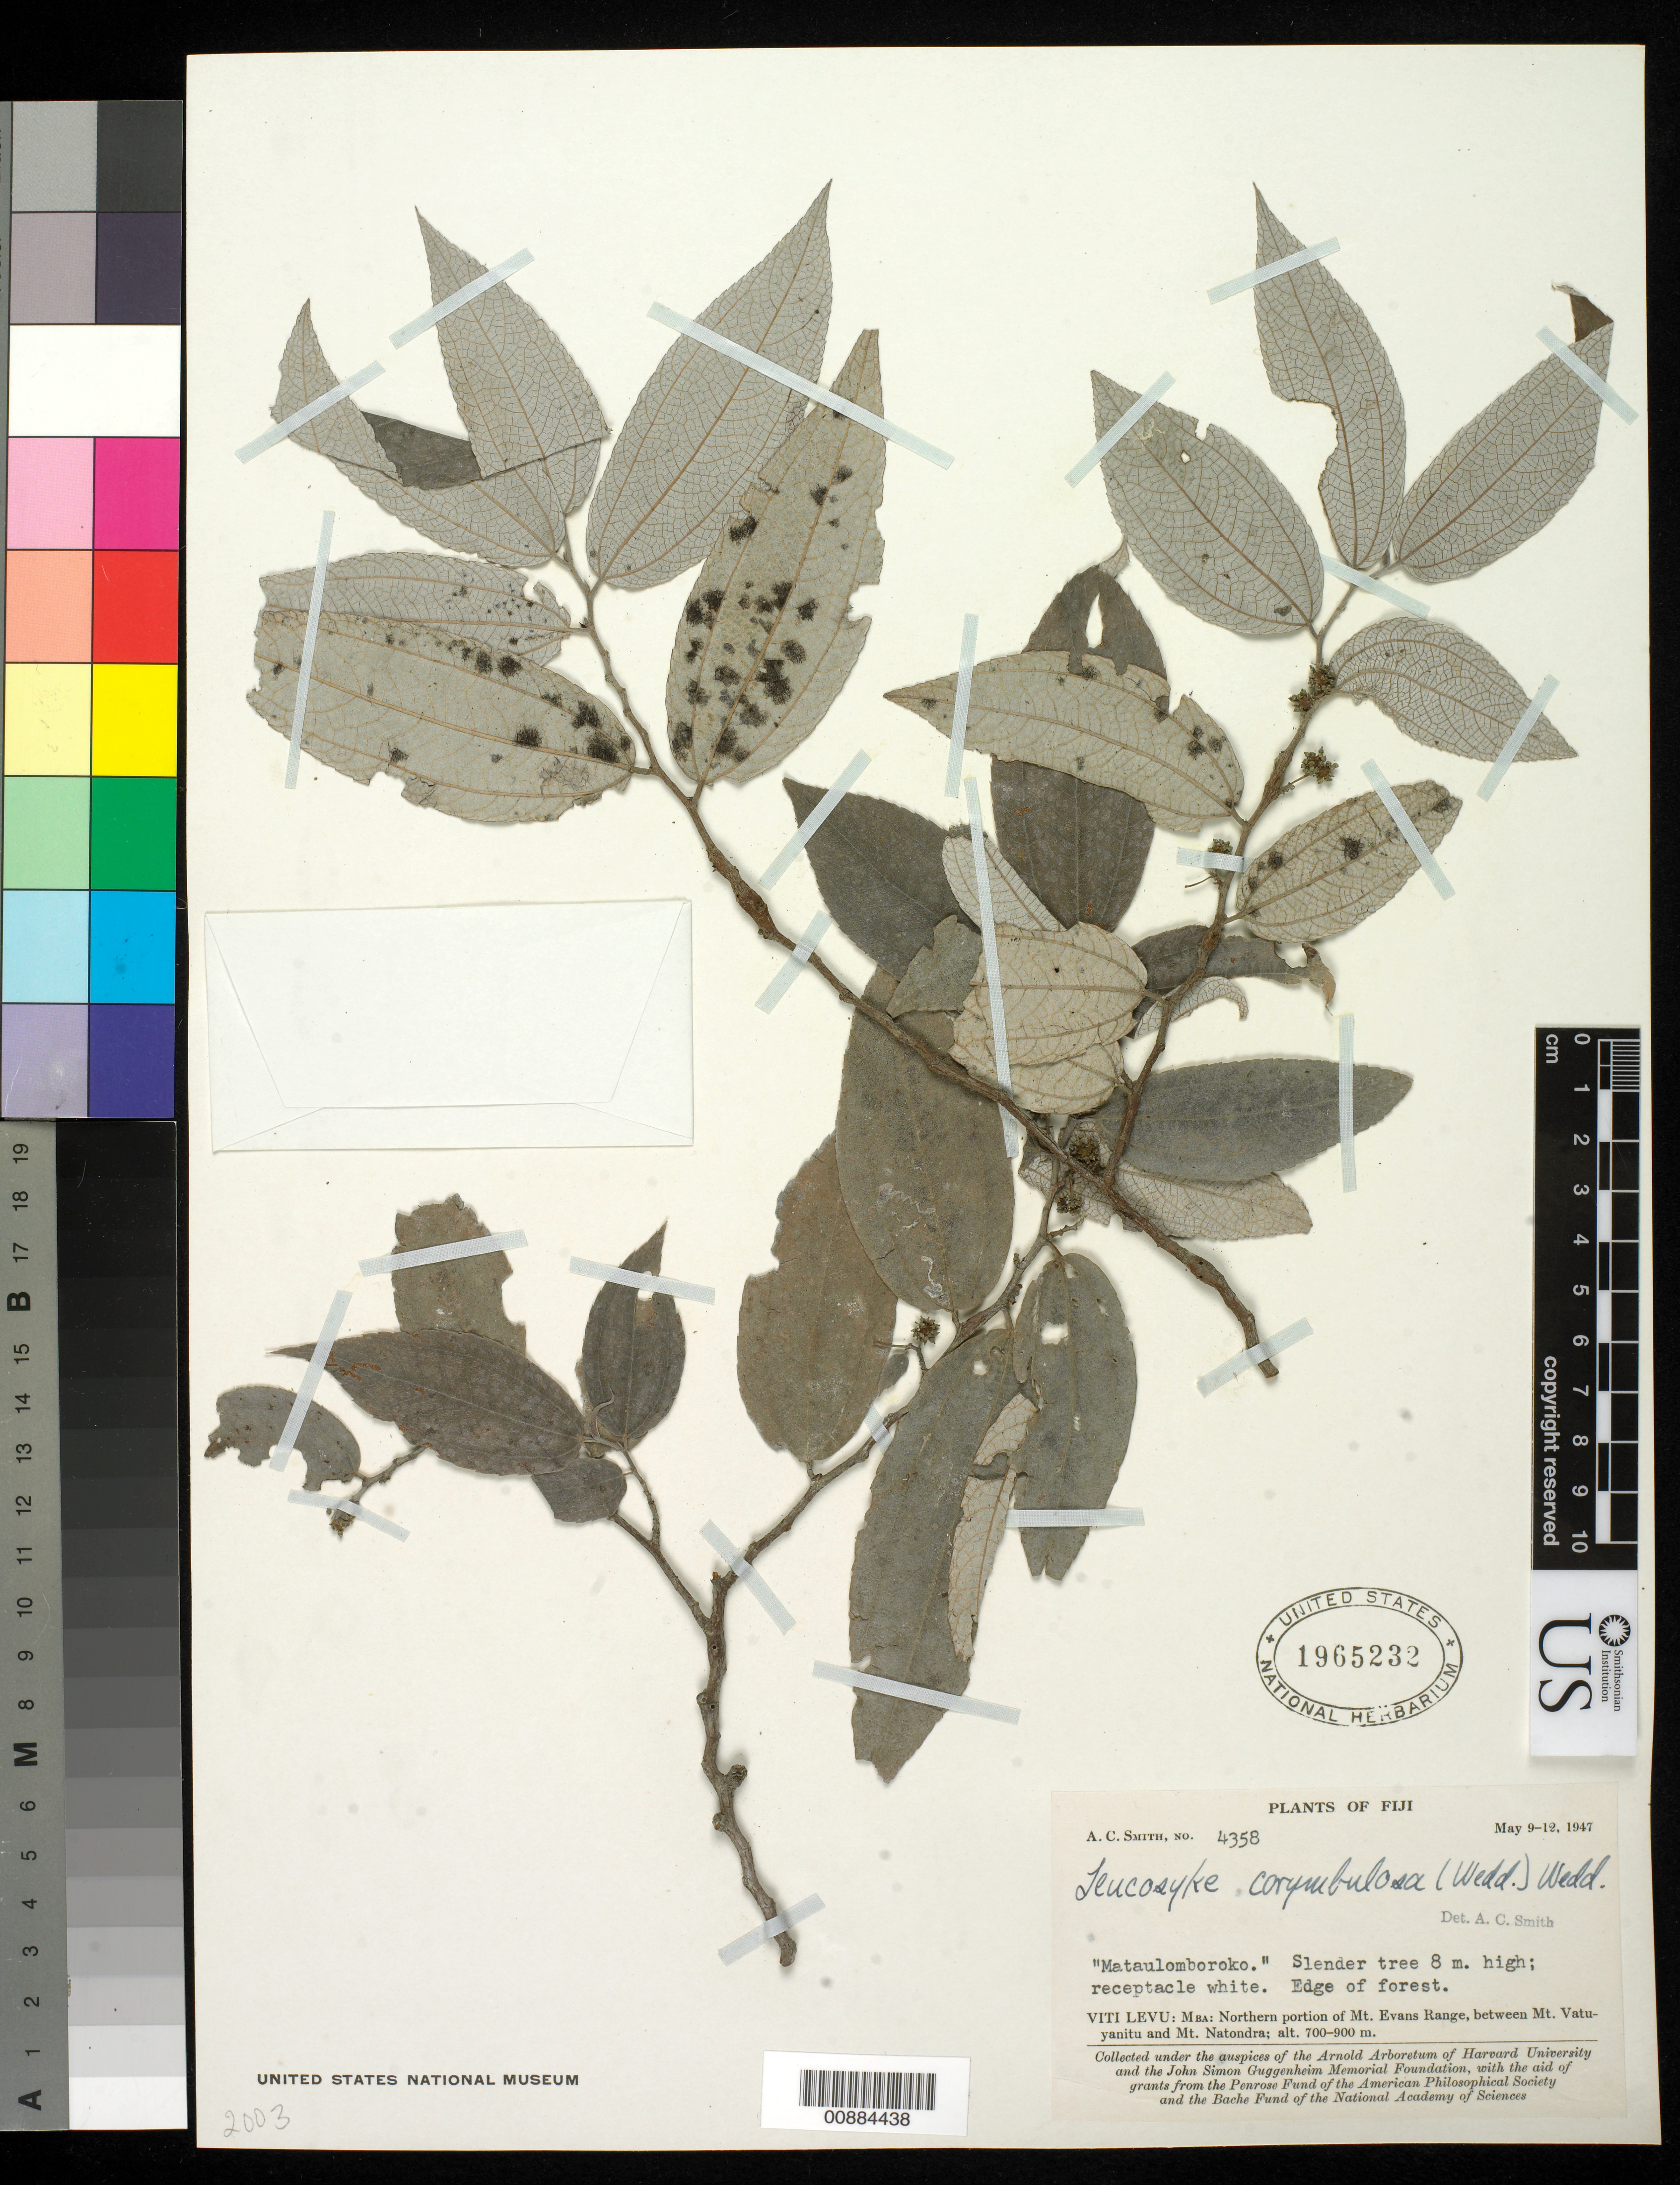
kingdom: Plantae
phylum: Tracheophyta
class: Magnoliopsida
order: Rosales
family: Urticaceae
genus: Leucosyke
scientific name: Leucosyke corymbulosa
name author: (Wedd.) Wedd.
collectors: C. A. Smith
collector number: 4358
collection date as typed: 09 May 1947 to 12 May 1947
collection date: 1947-05-09/1947-05-12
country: Fiji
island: Viti Levu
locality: Fiji, Viti Levu: MBA: Northern portion of Mt. Evans Range, between Mt. Vatuyanitu and Mt. Natondra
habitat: edge of forest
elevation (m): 700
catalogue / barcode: US 1965232